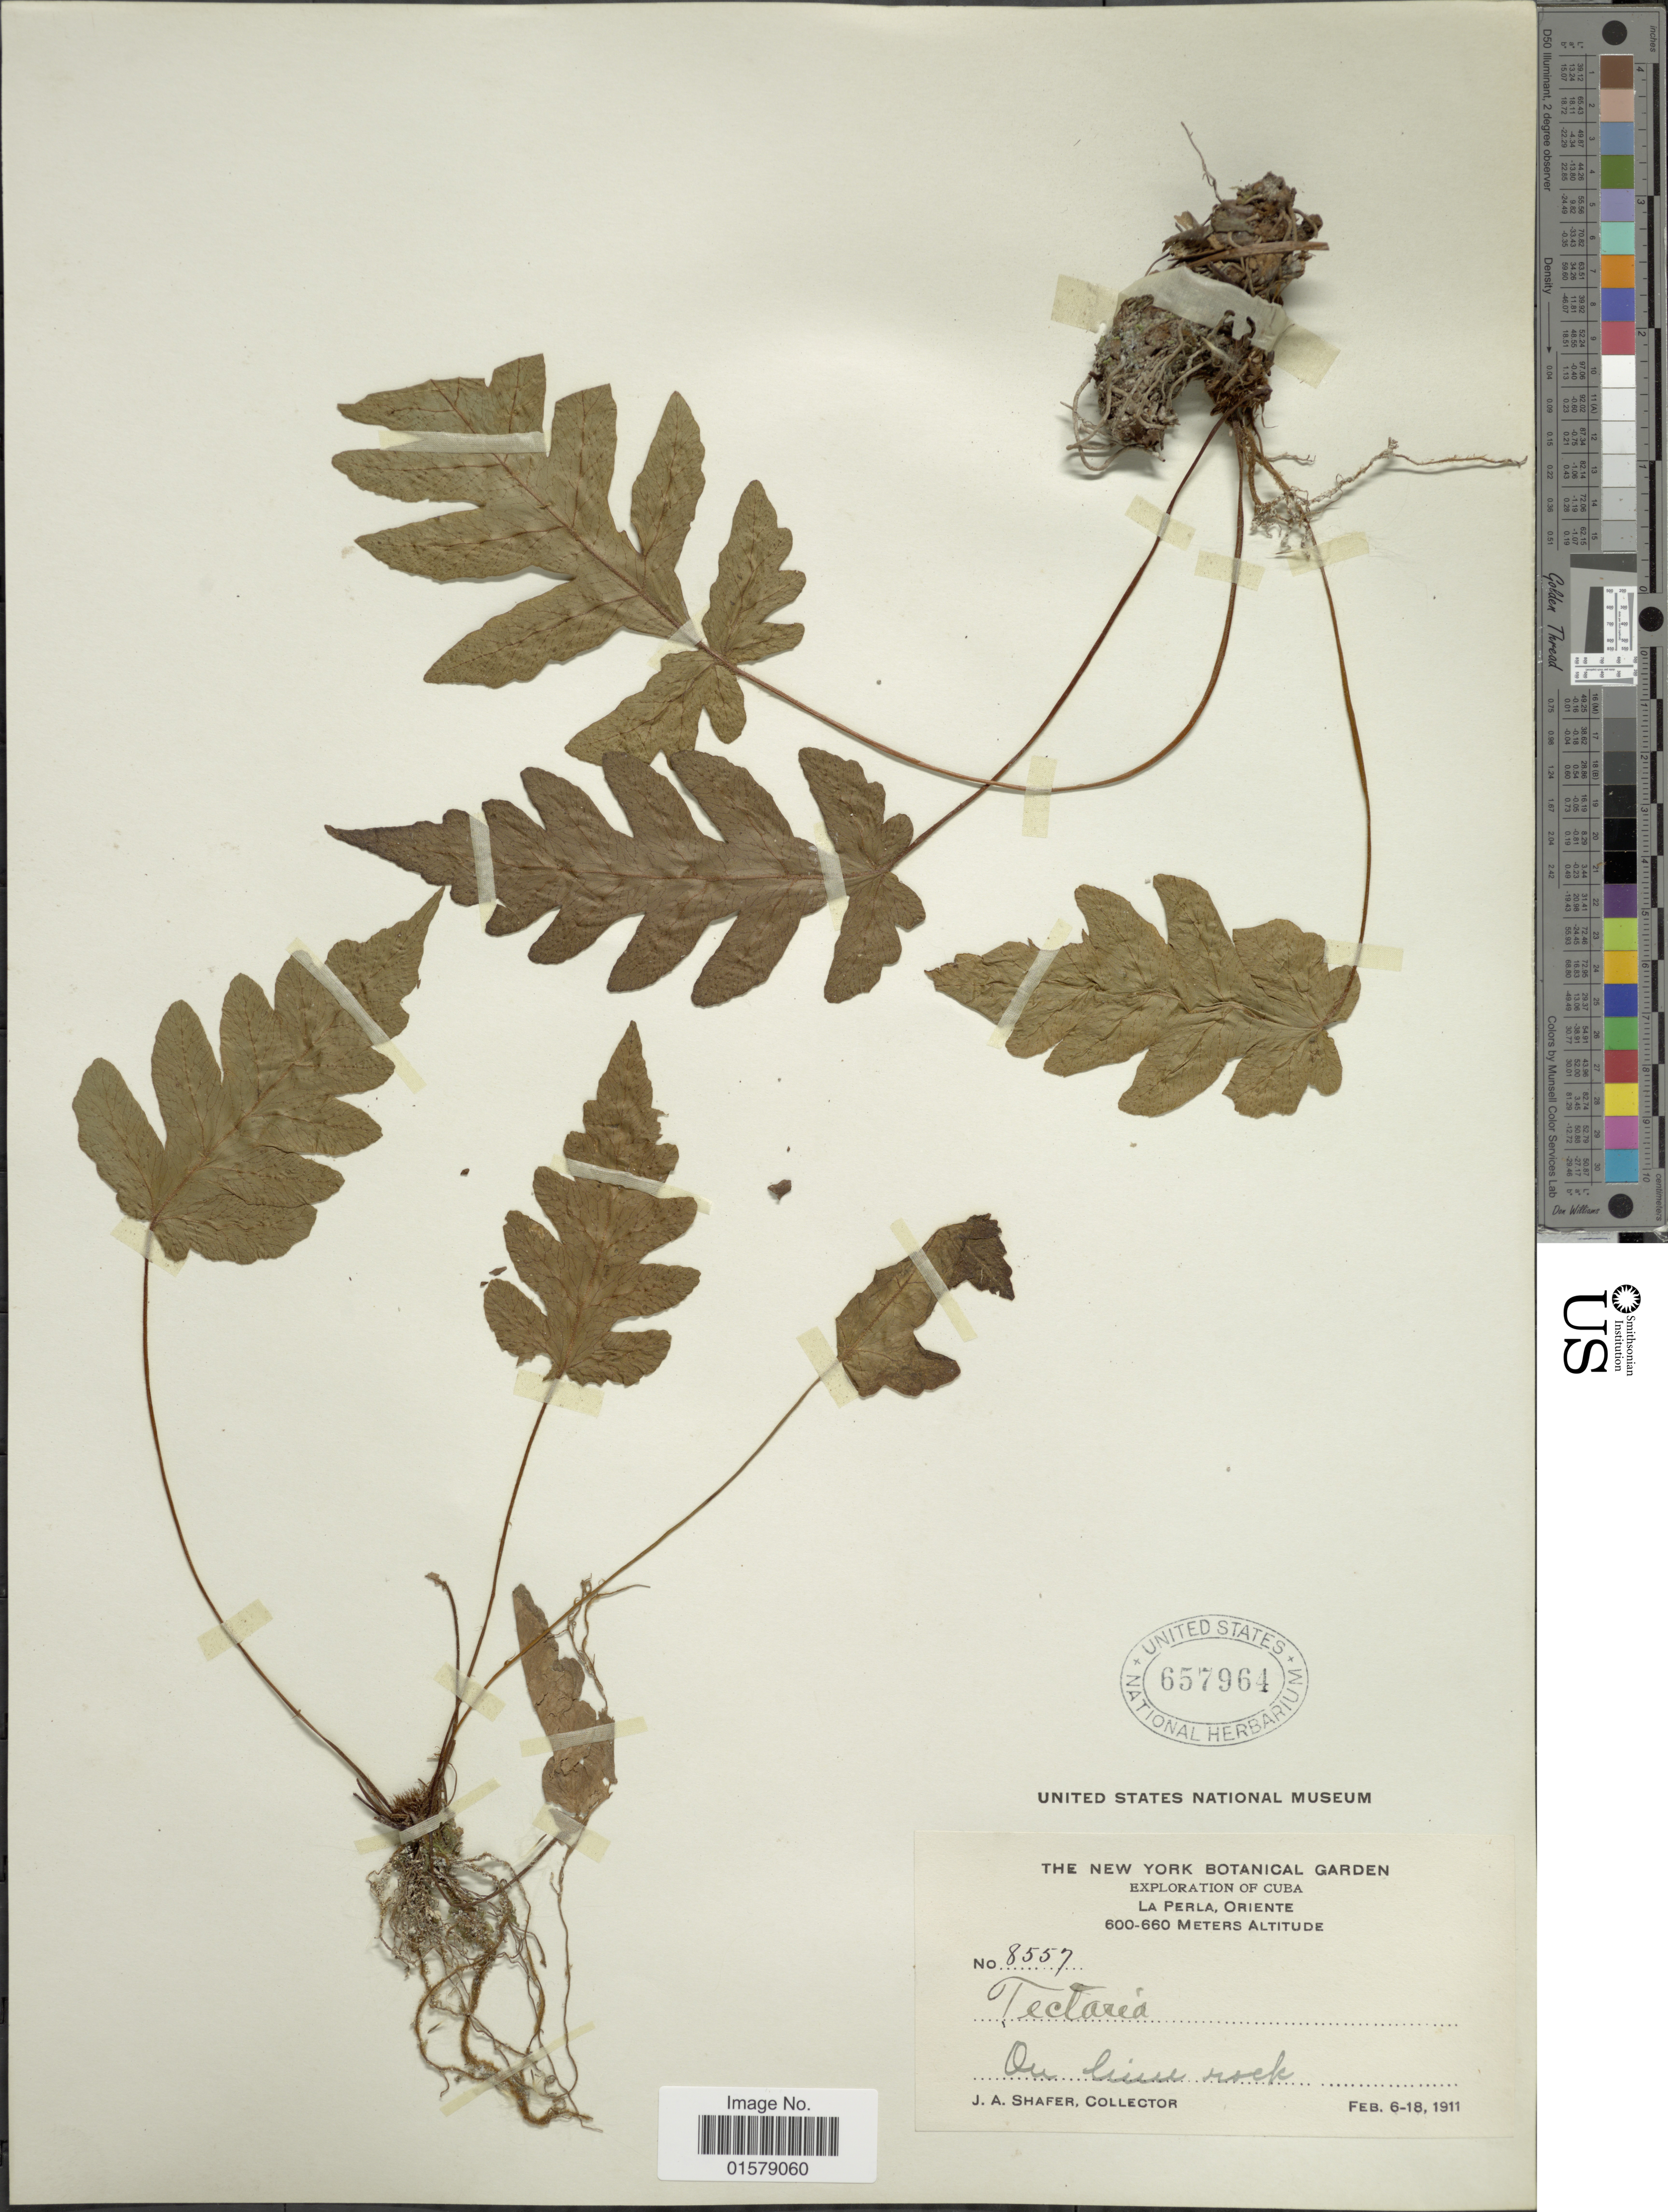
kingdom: Plantae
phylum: Tracheophyta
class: Polypodiopsida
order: Polypodiales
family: Tectariaceae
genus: Tectaria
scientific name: Tectaria cicutaria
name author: (L.) Copel.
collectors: J. A. Shafer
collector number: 8557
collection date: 1911-02-06/1911-02-18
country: Cuba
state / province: Oriente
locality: La Perla, Oriente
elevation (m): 600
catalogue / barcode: US 657964